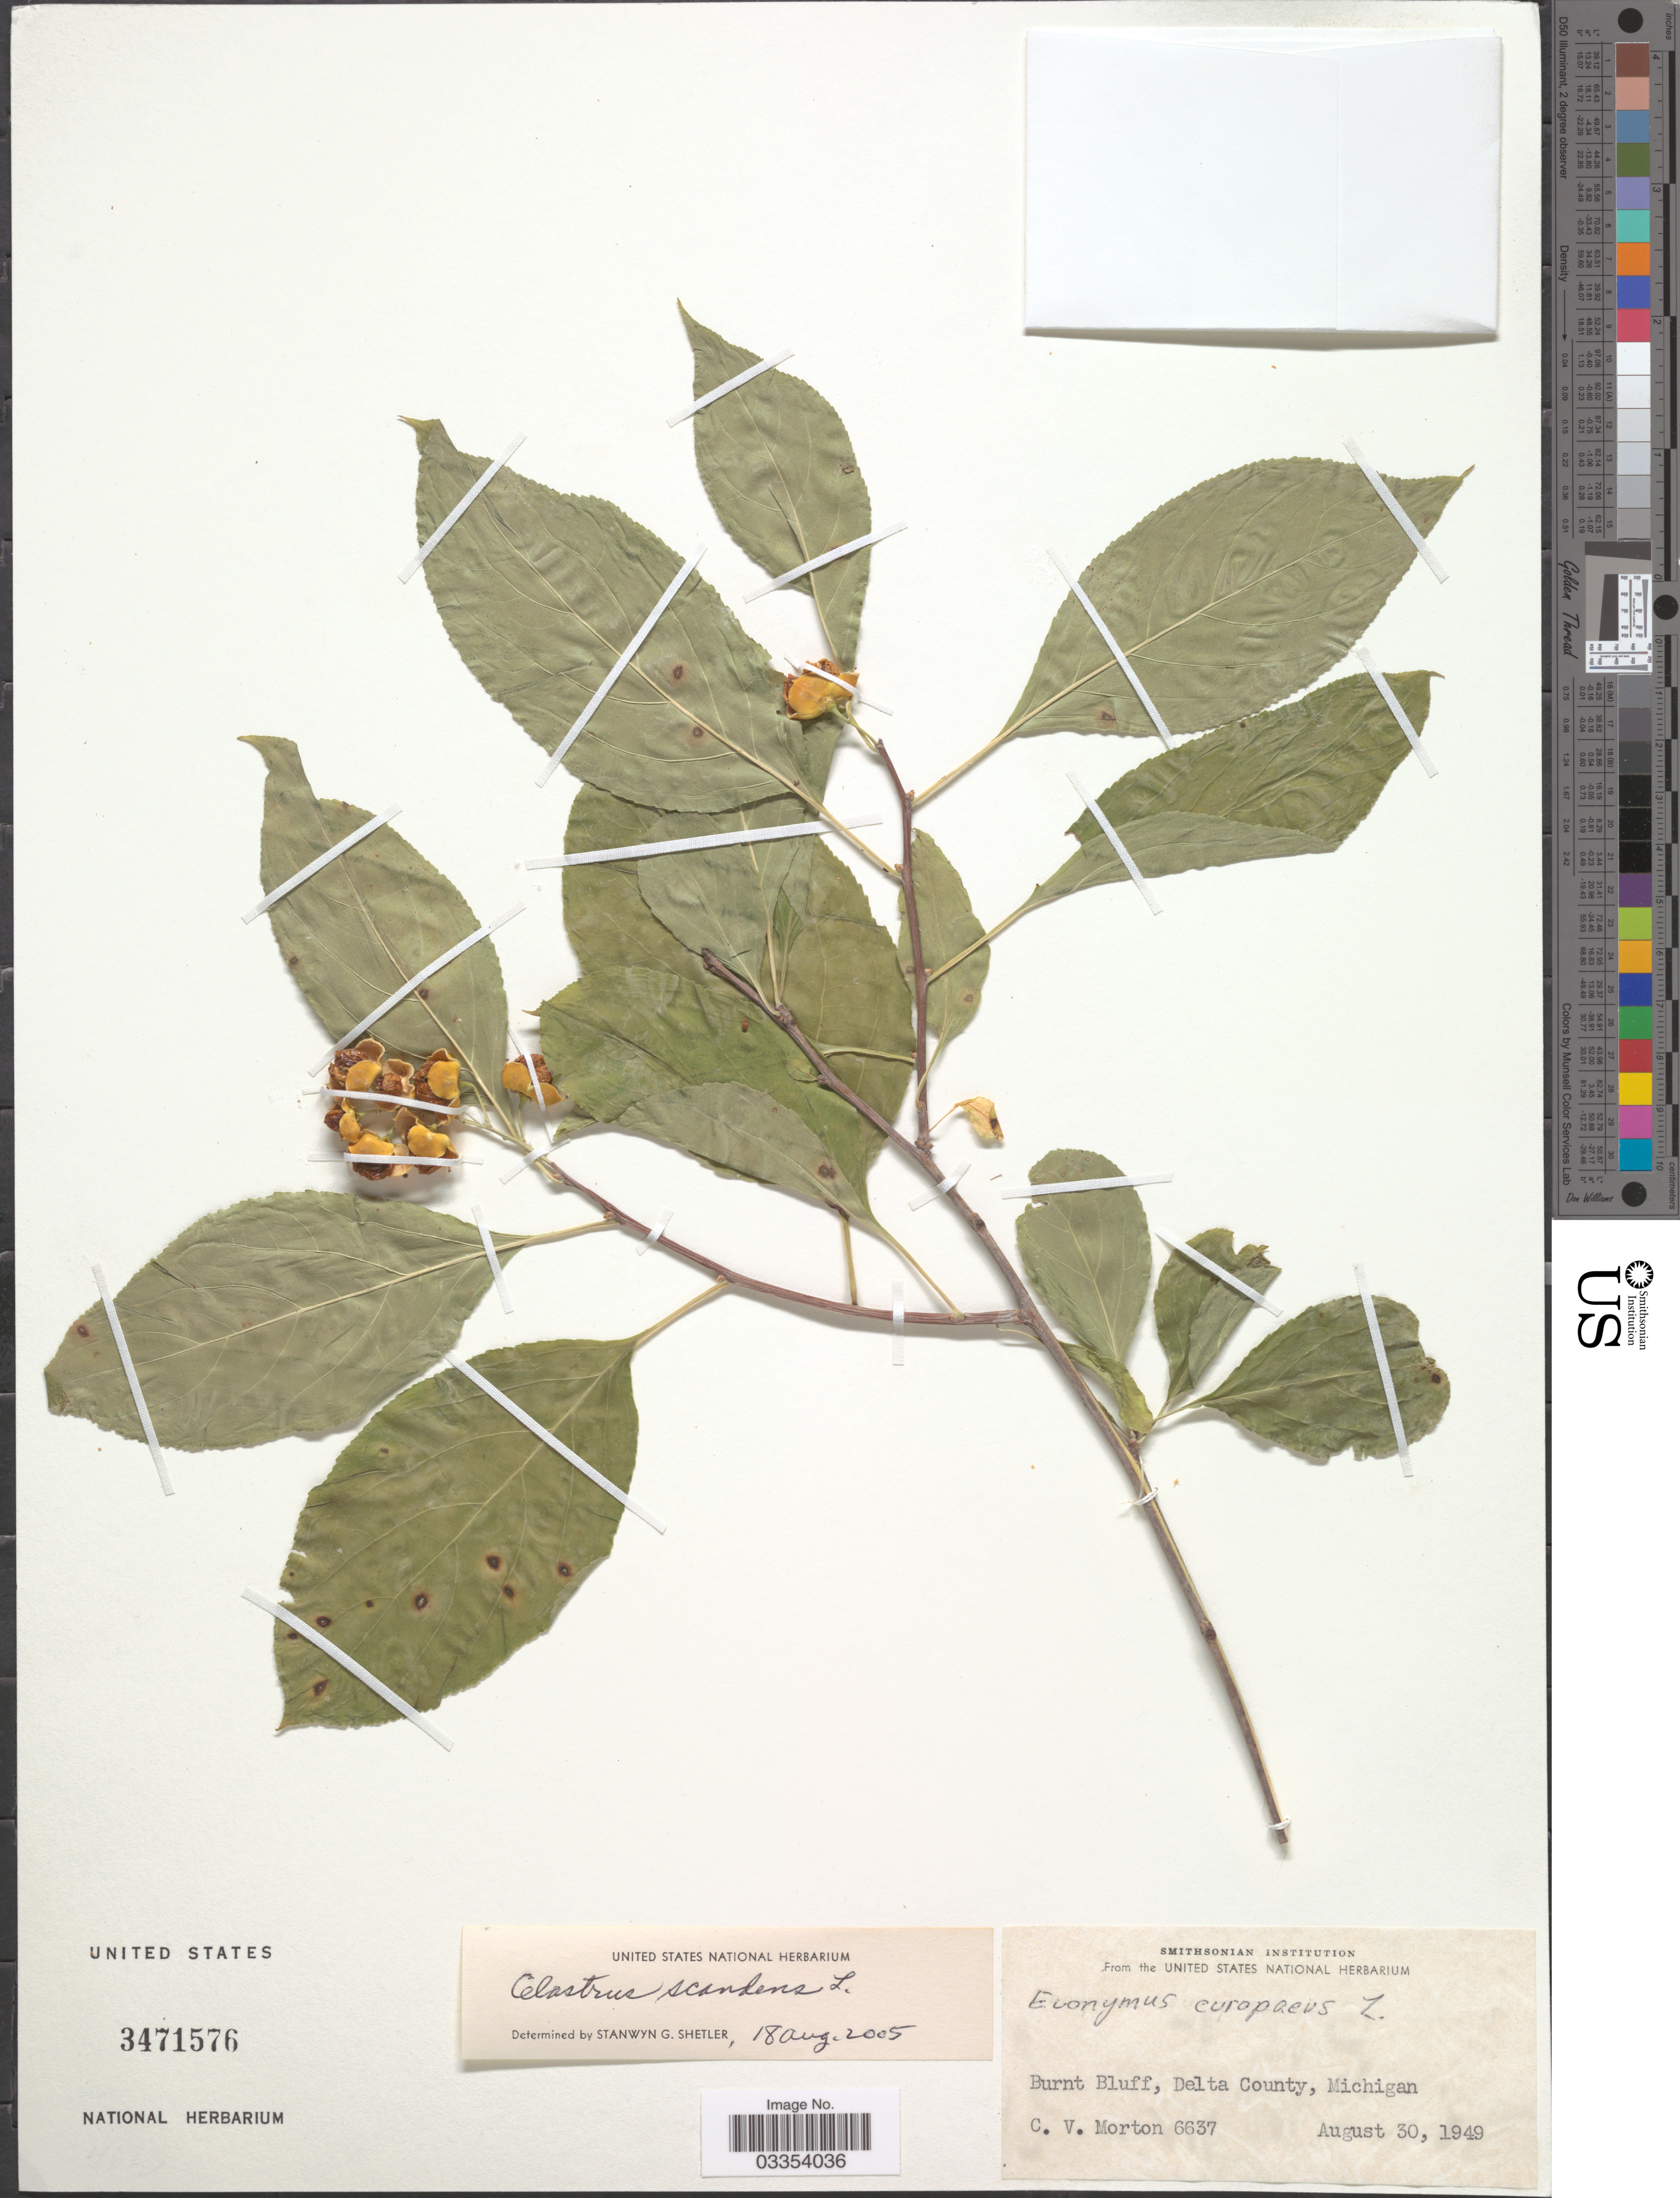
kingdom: Plantae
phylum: Tracheophyta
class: Magnoliopsida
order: Celastrales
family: Celastraceae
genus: Celastrus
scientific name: Celastrus scandens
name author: L.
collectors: C. V. Morton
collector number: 6637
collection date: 1949-08-30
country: United States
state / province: Michigan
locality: Burnt Bluff, Delta County.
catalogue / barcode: US 3471576